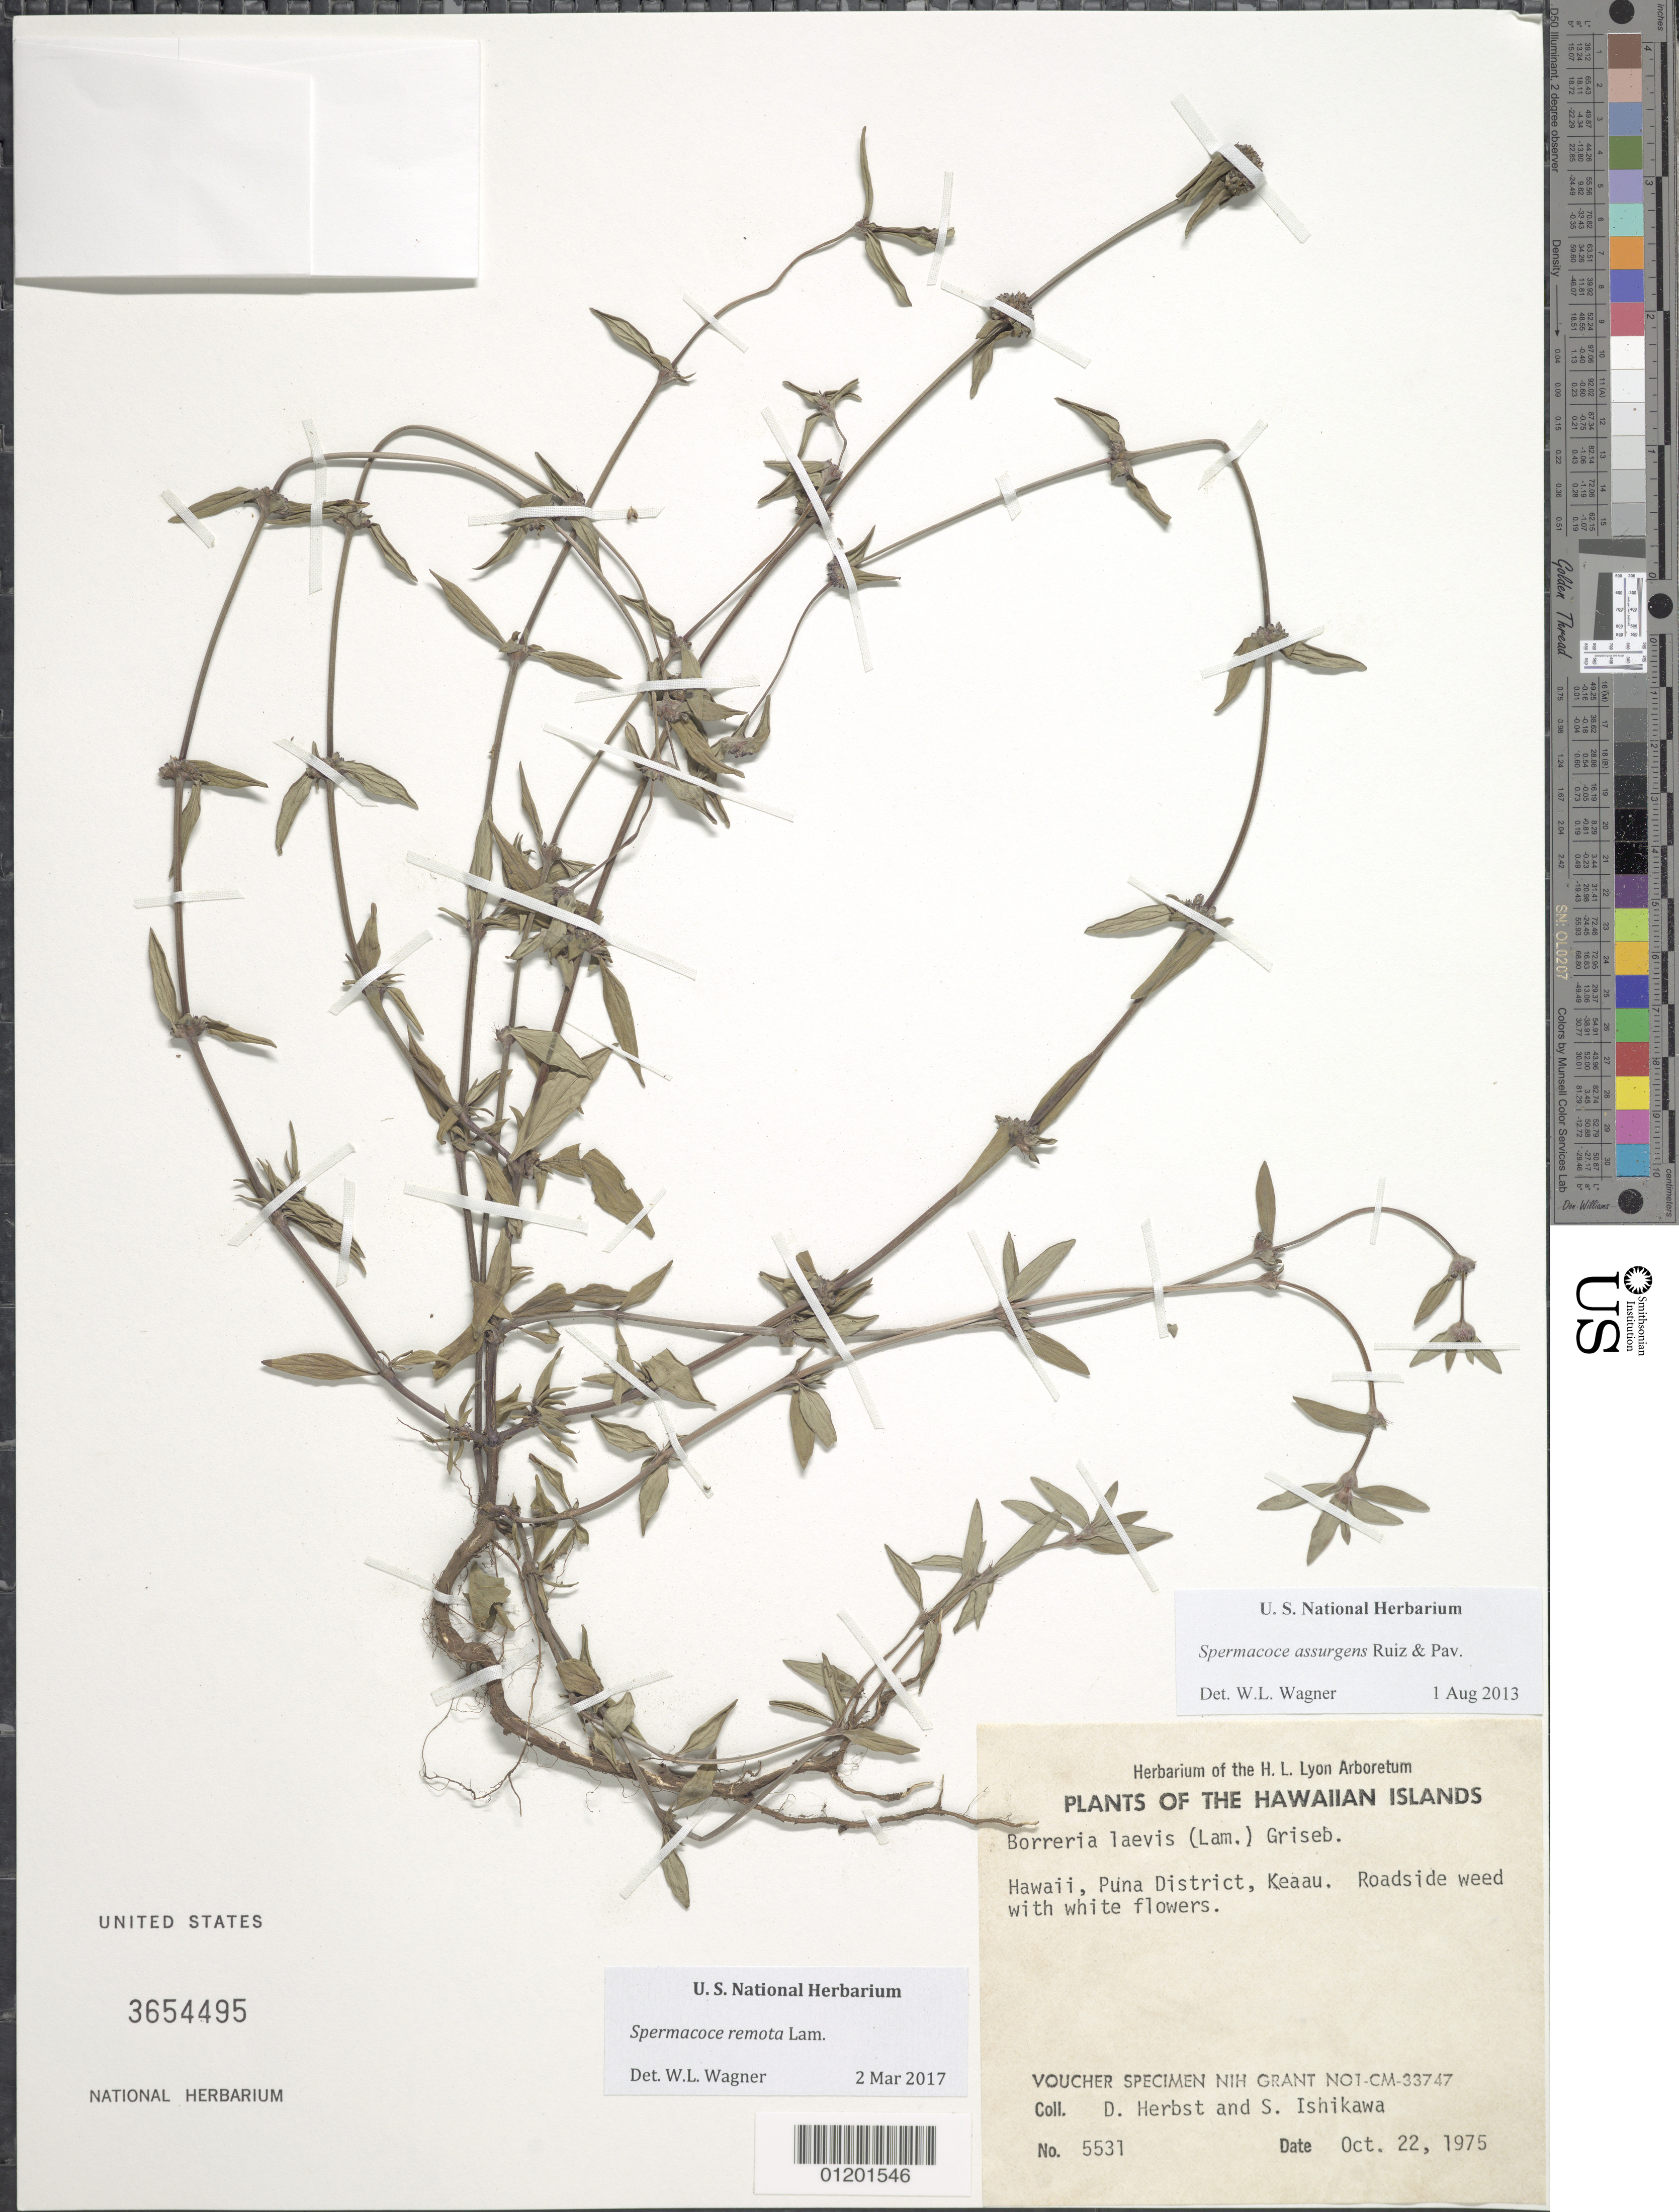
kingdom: Plantae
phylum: Tracheophyta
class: Magnoliopsida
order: Gentianales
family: Rubiaceae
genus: Spermacoce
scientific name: Spermacoce remota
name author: Lam.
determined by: Wagner, W. L., (BOT), Smithsonian Institution - National Museum of Natural History (UNITED STATES)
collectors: D. R. Herbst & S. Ishikawa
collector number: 5531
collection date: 1975-10-22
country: United States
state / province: Hawaii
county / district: Hawaii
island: Hawaii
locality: Puna District, Keaau.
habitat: Roadside.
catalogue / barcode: US 3654495